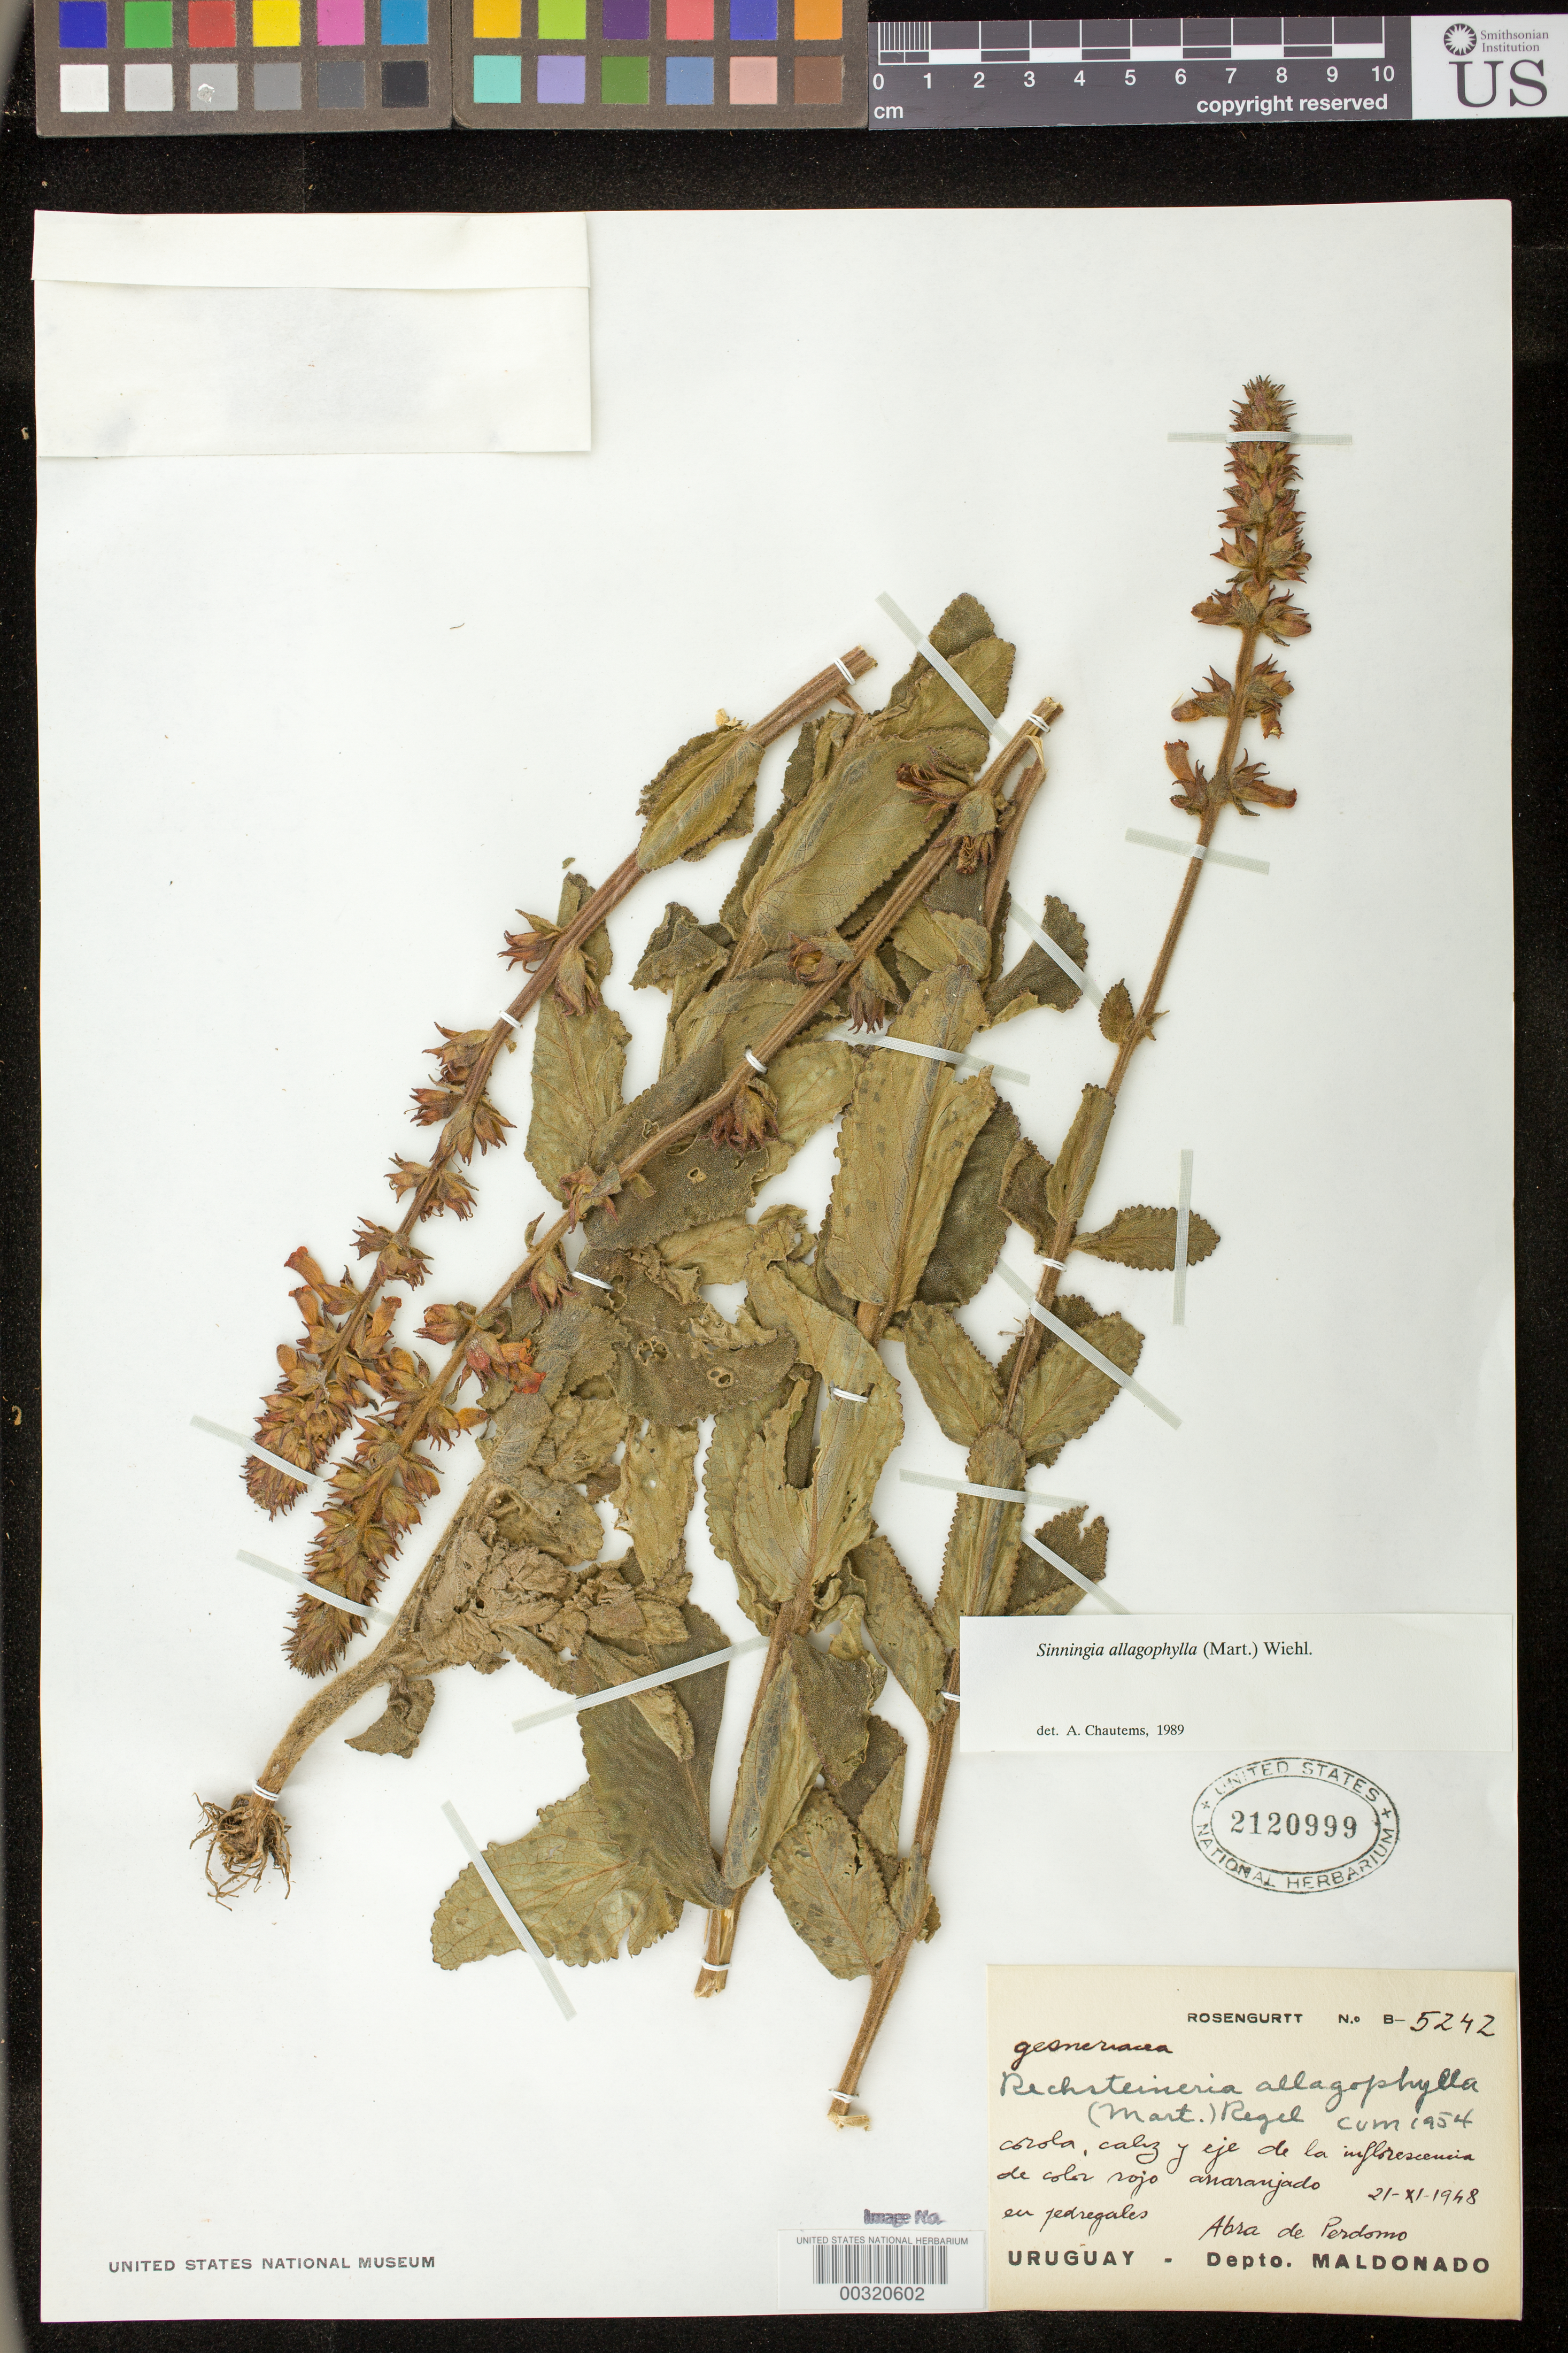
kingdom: Plantae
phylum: Tracheophyta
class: Magnoliopsida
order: Lamiales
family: Gesneriaceae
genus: Sinningia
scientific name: Sinningia allagophylla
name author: (Mart.) Wiehler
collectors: B. Rosengurtt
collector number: B- 5242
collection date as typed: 21 Nov 1948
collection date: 1948-11-21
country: Uruguay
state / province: Maldonado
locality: Abra de Perdomo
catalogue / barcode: US 2120999